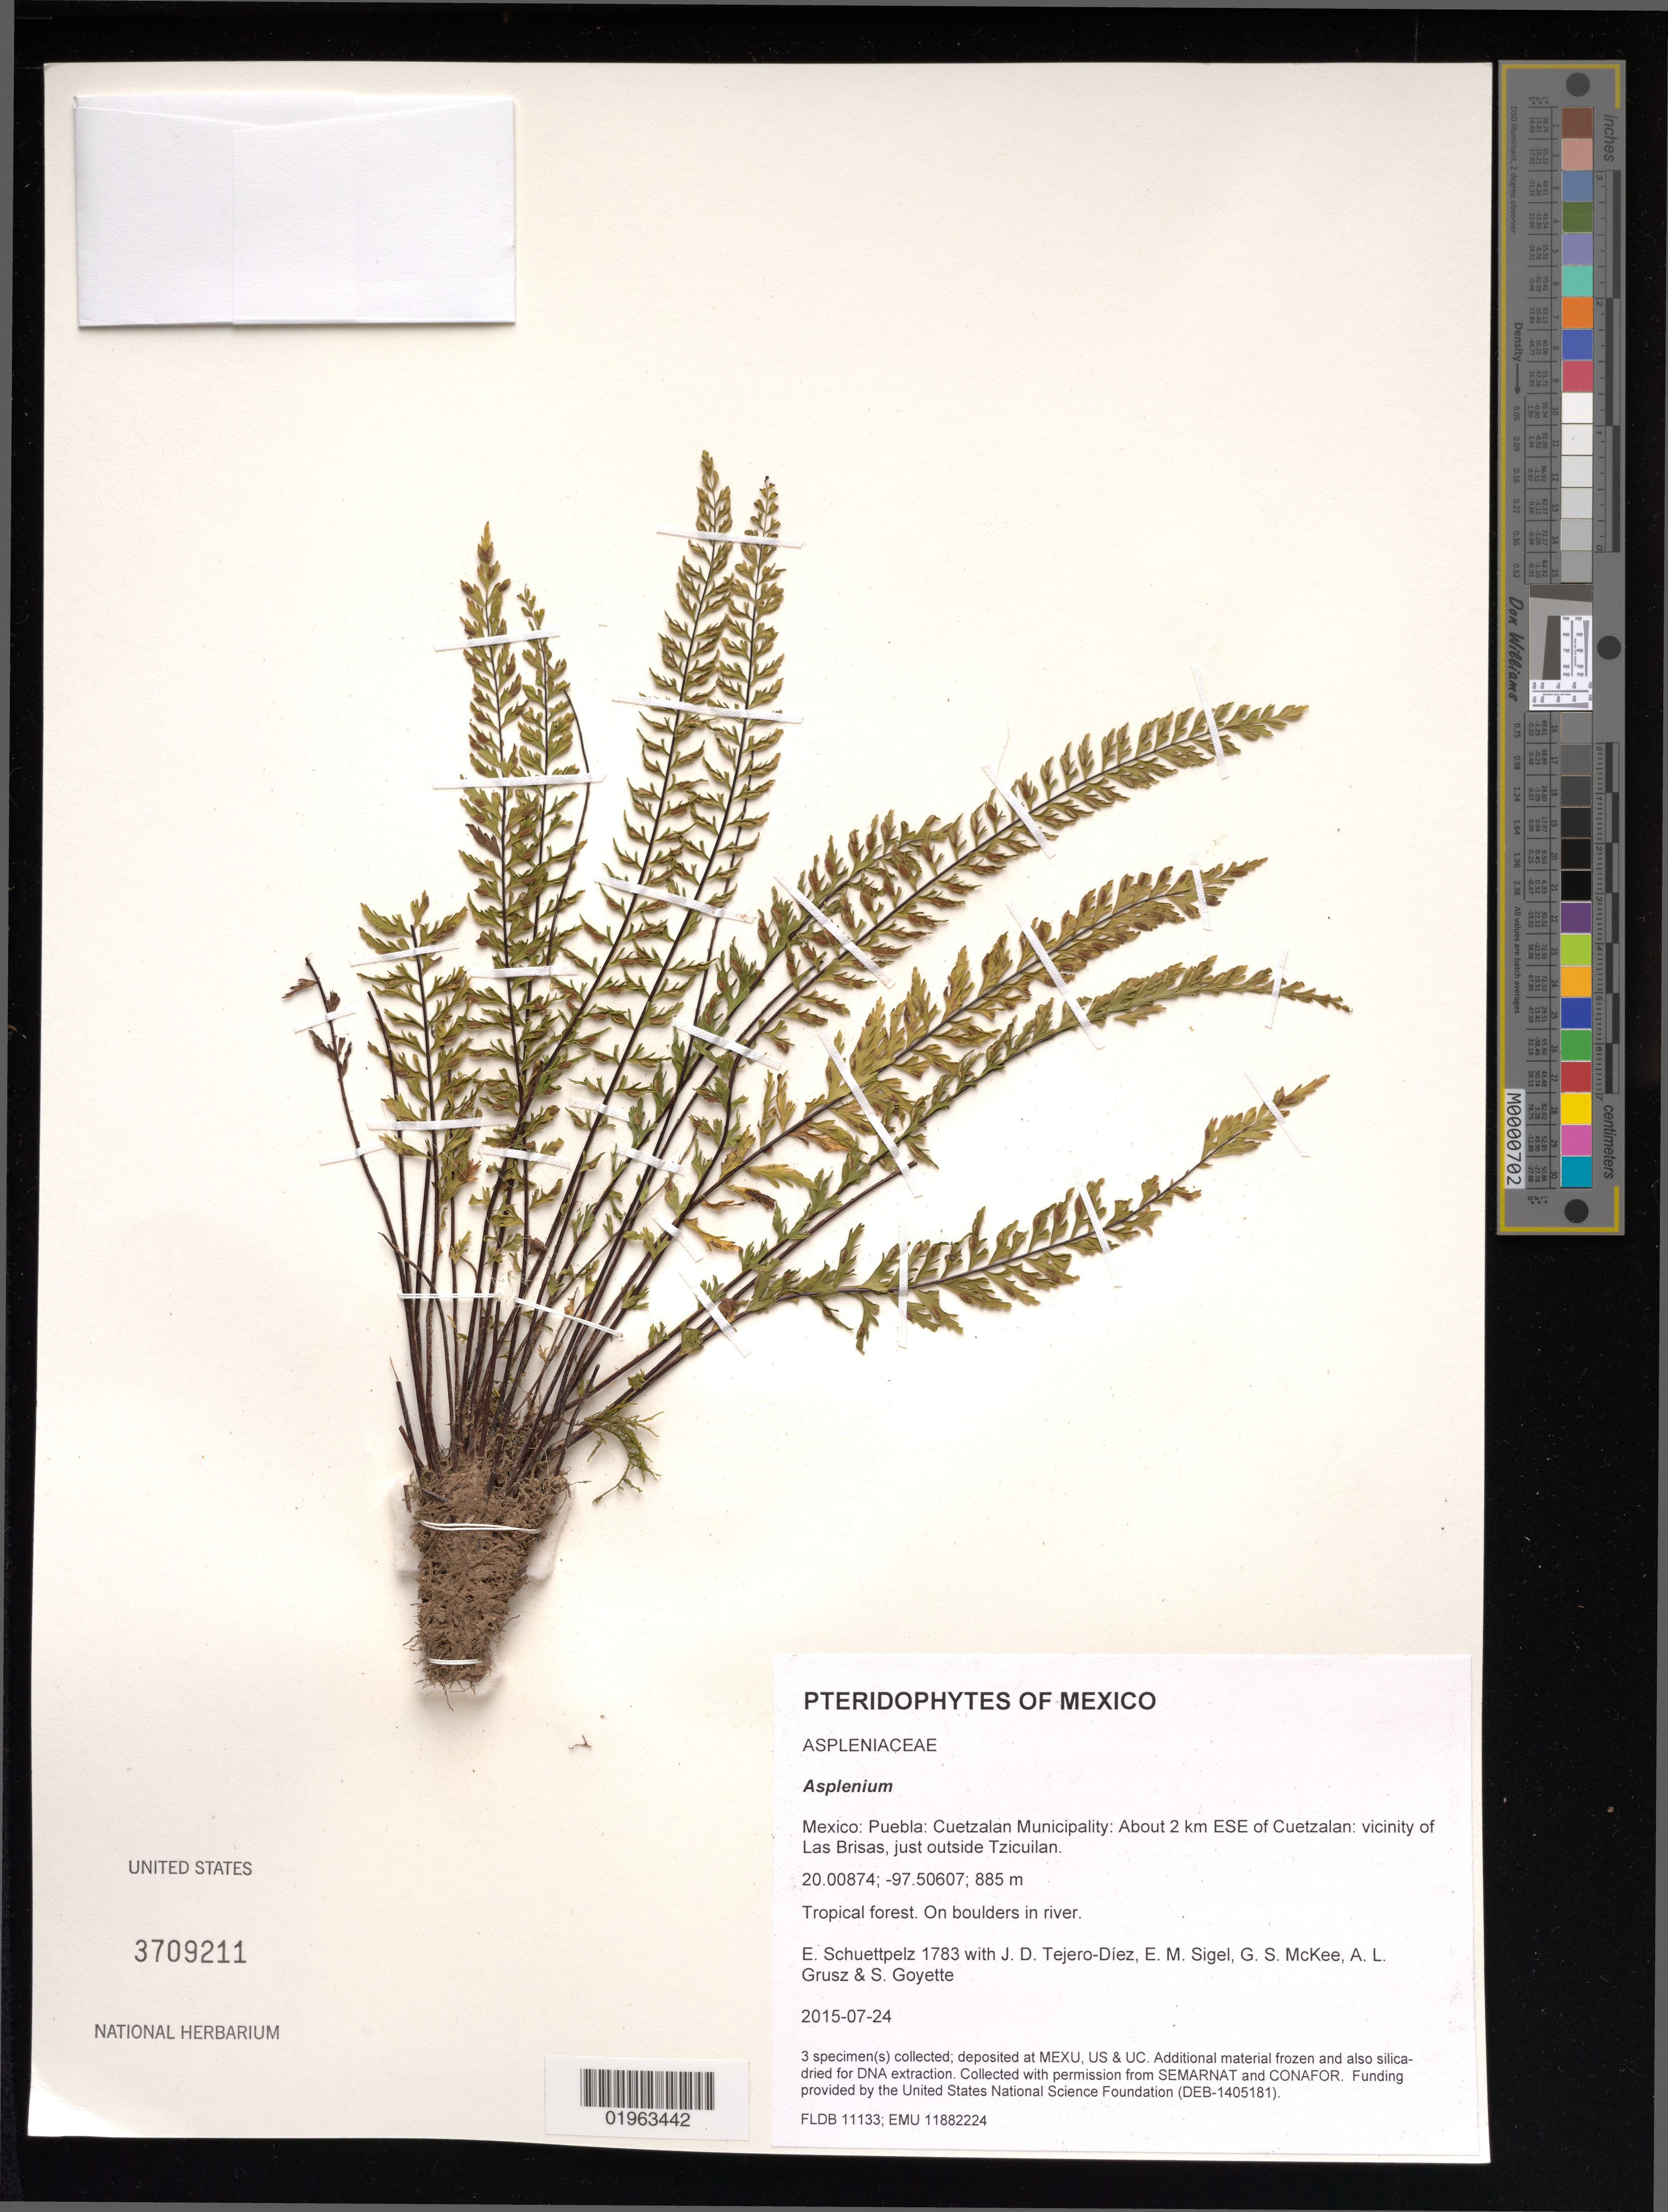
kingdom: Plantae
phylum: Tracheophyta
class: Polypodiopsida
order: Polypodiales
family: Aspleniaceae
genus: Asplenium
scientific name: Asplenium formosum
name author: Willd.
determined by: Reis, A.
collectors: E. Schuettpelz, D. Tejero-Díez, E. M. Sigel, G. S. McKee & A. Grusz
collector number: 1783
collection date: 2015-07-24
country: Mexico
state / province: Puebla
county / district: Cuetzalan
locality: About 2 km ESE of Cuetzalan: vicinity of Las Brisas, just outside Tzicuilan.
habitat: Tropical forest.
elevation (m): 885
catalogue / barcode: US 3709211